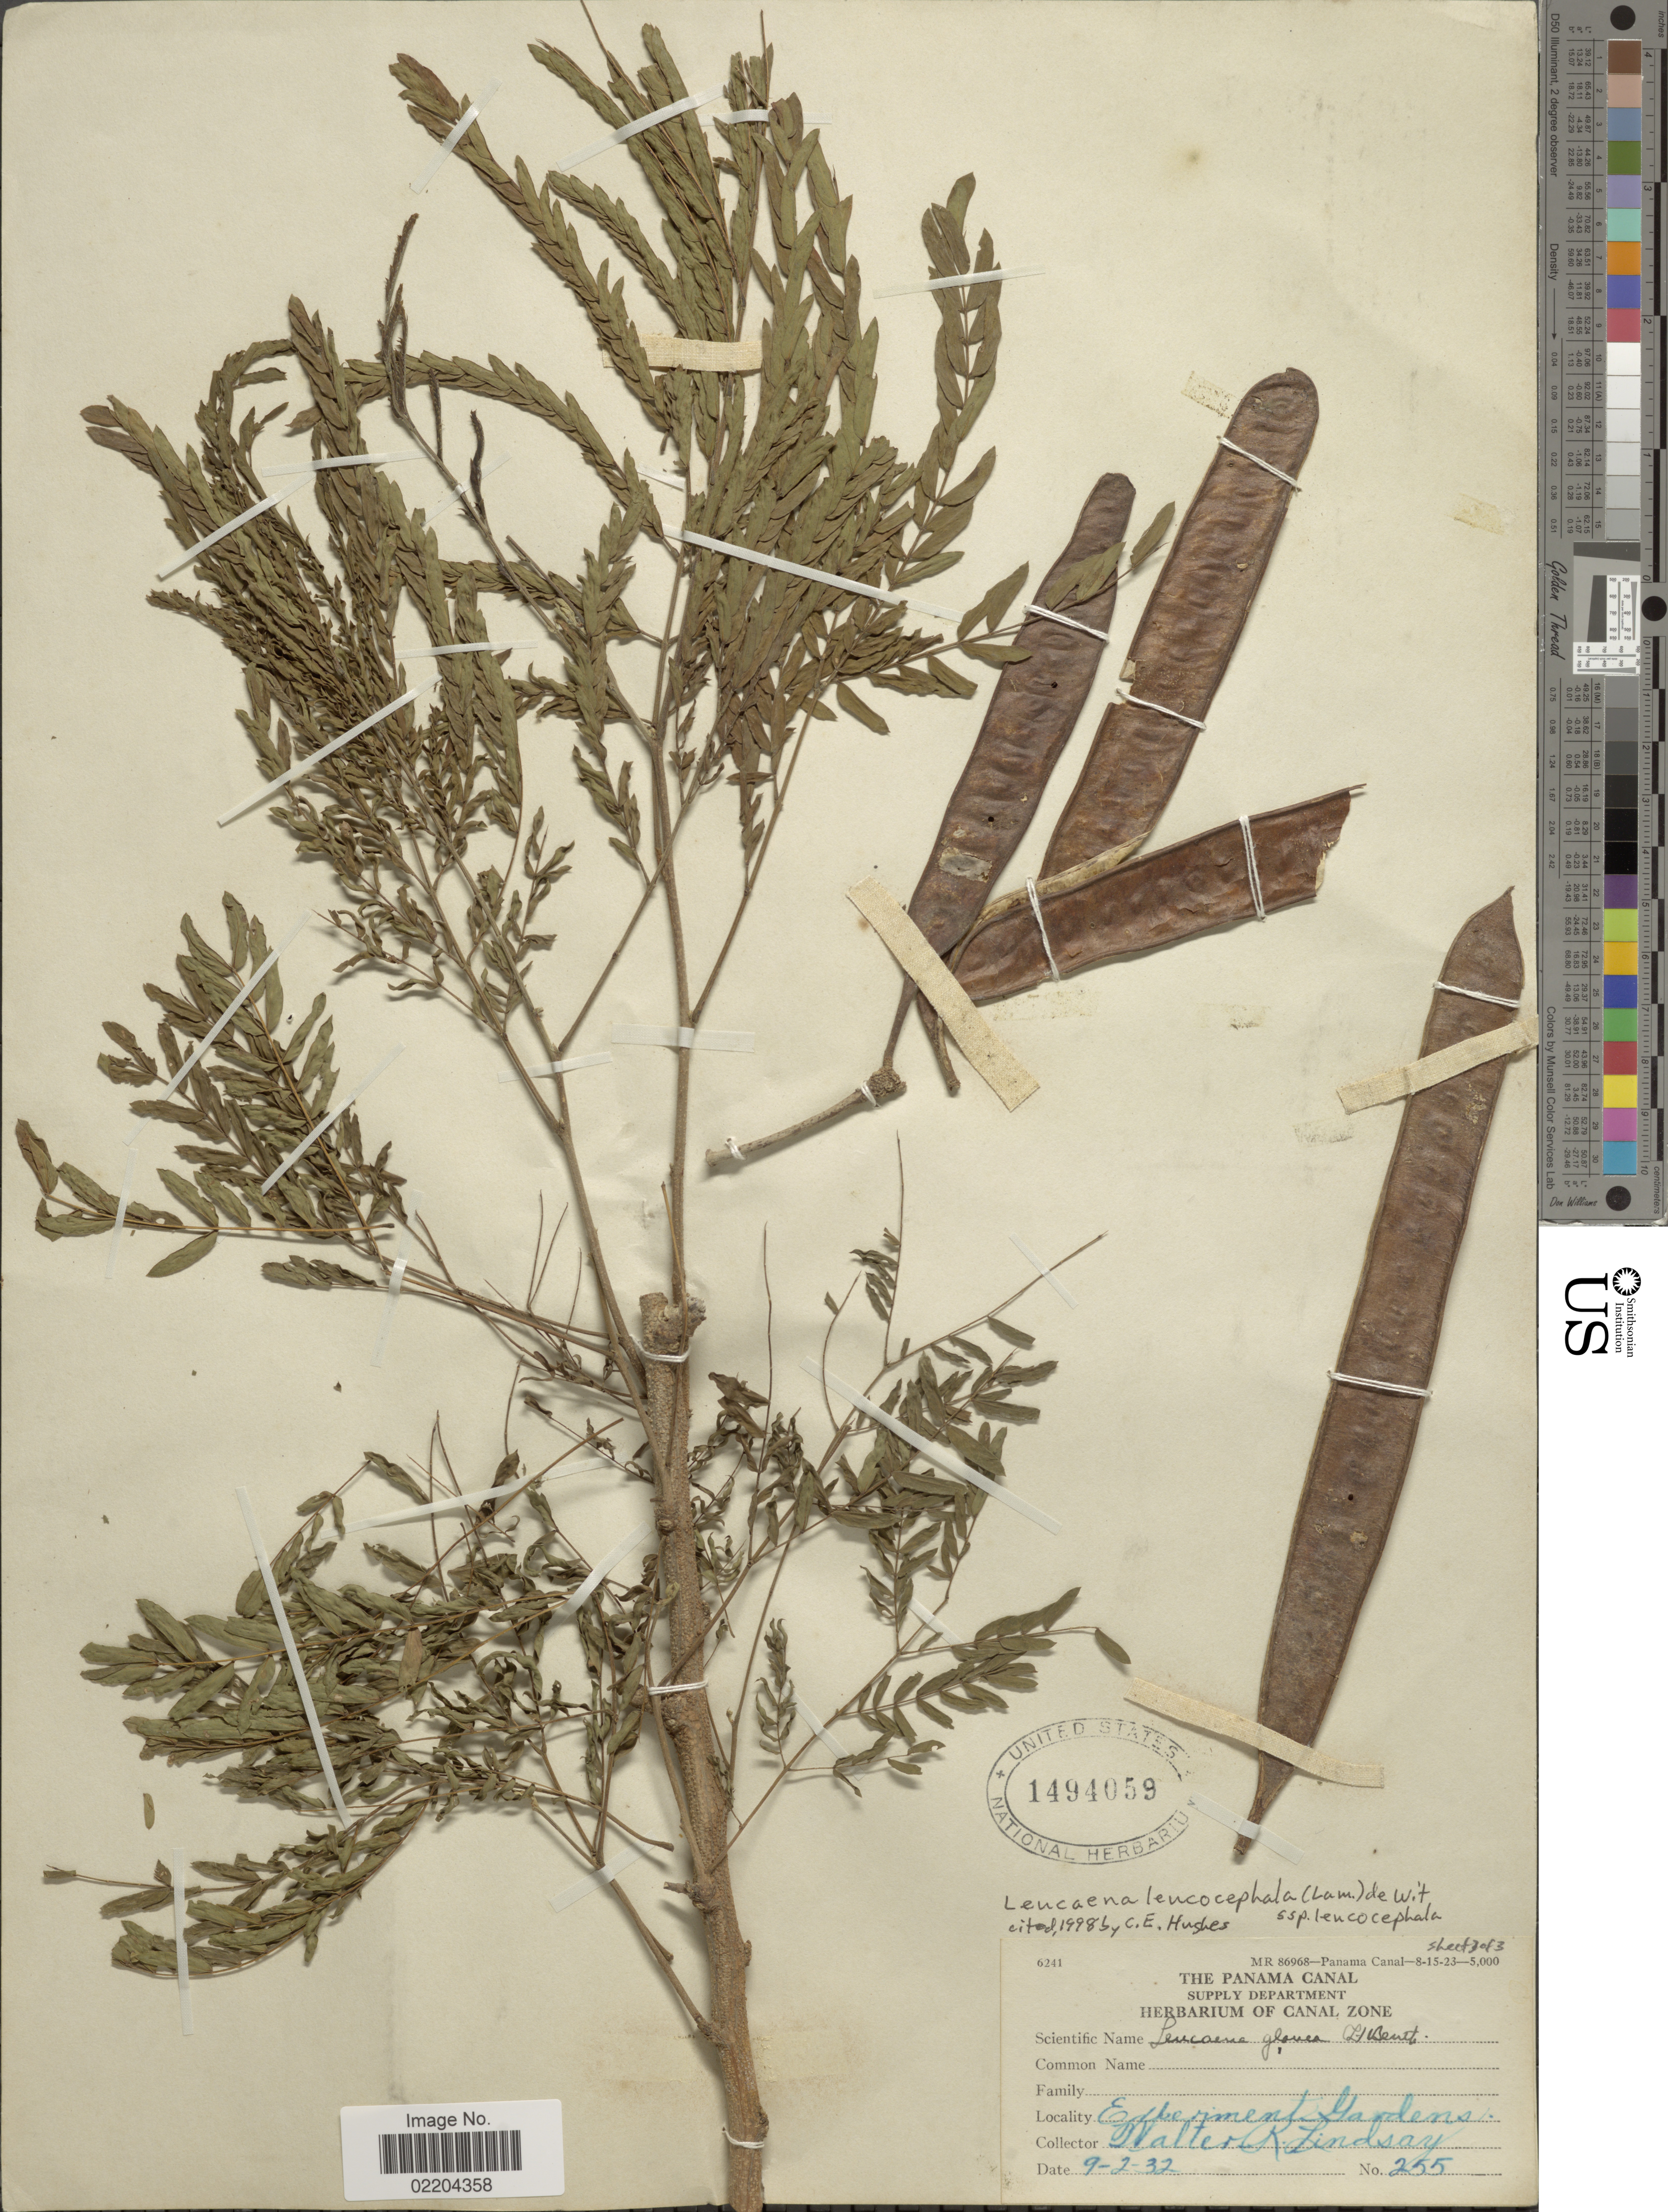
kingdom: Plantae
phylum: Tracheophyta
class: Magnoliopsida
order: Fabales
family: Fabaceae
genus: Leucaena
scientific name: Leucaena leucocephala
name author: (Lam.) de Wit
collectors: W. Lindsay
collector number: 255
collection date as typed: Transcribed d/m/y: 9/2/32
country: Panama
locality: Panama Canal. Experimental Gardens.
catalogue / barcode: US 1494059